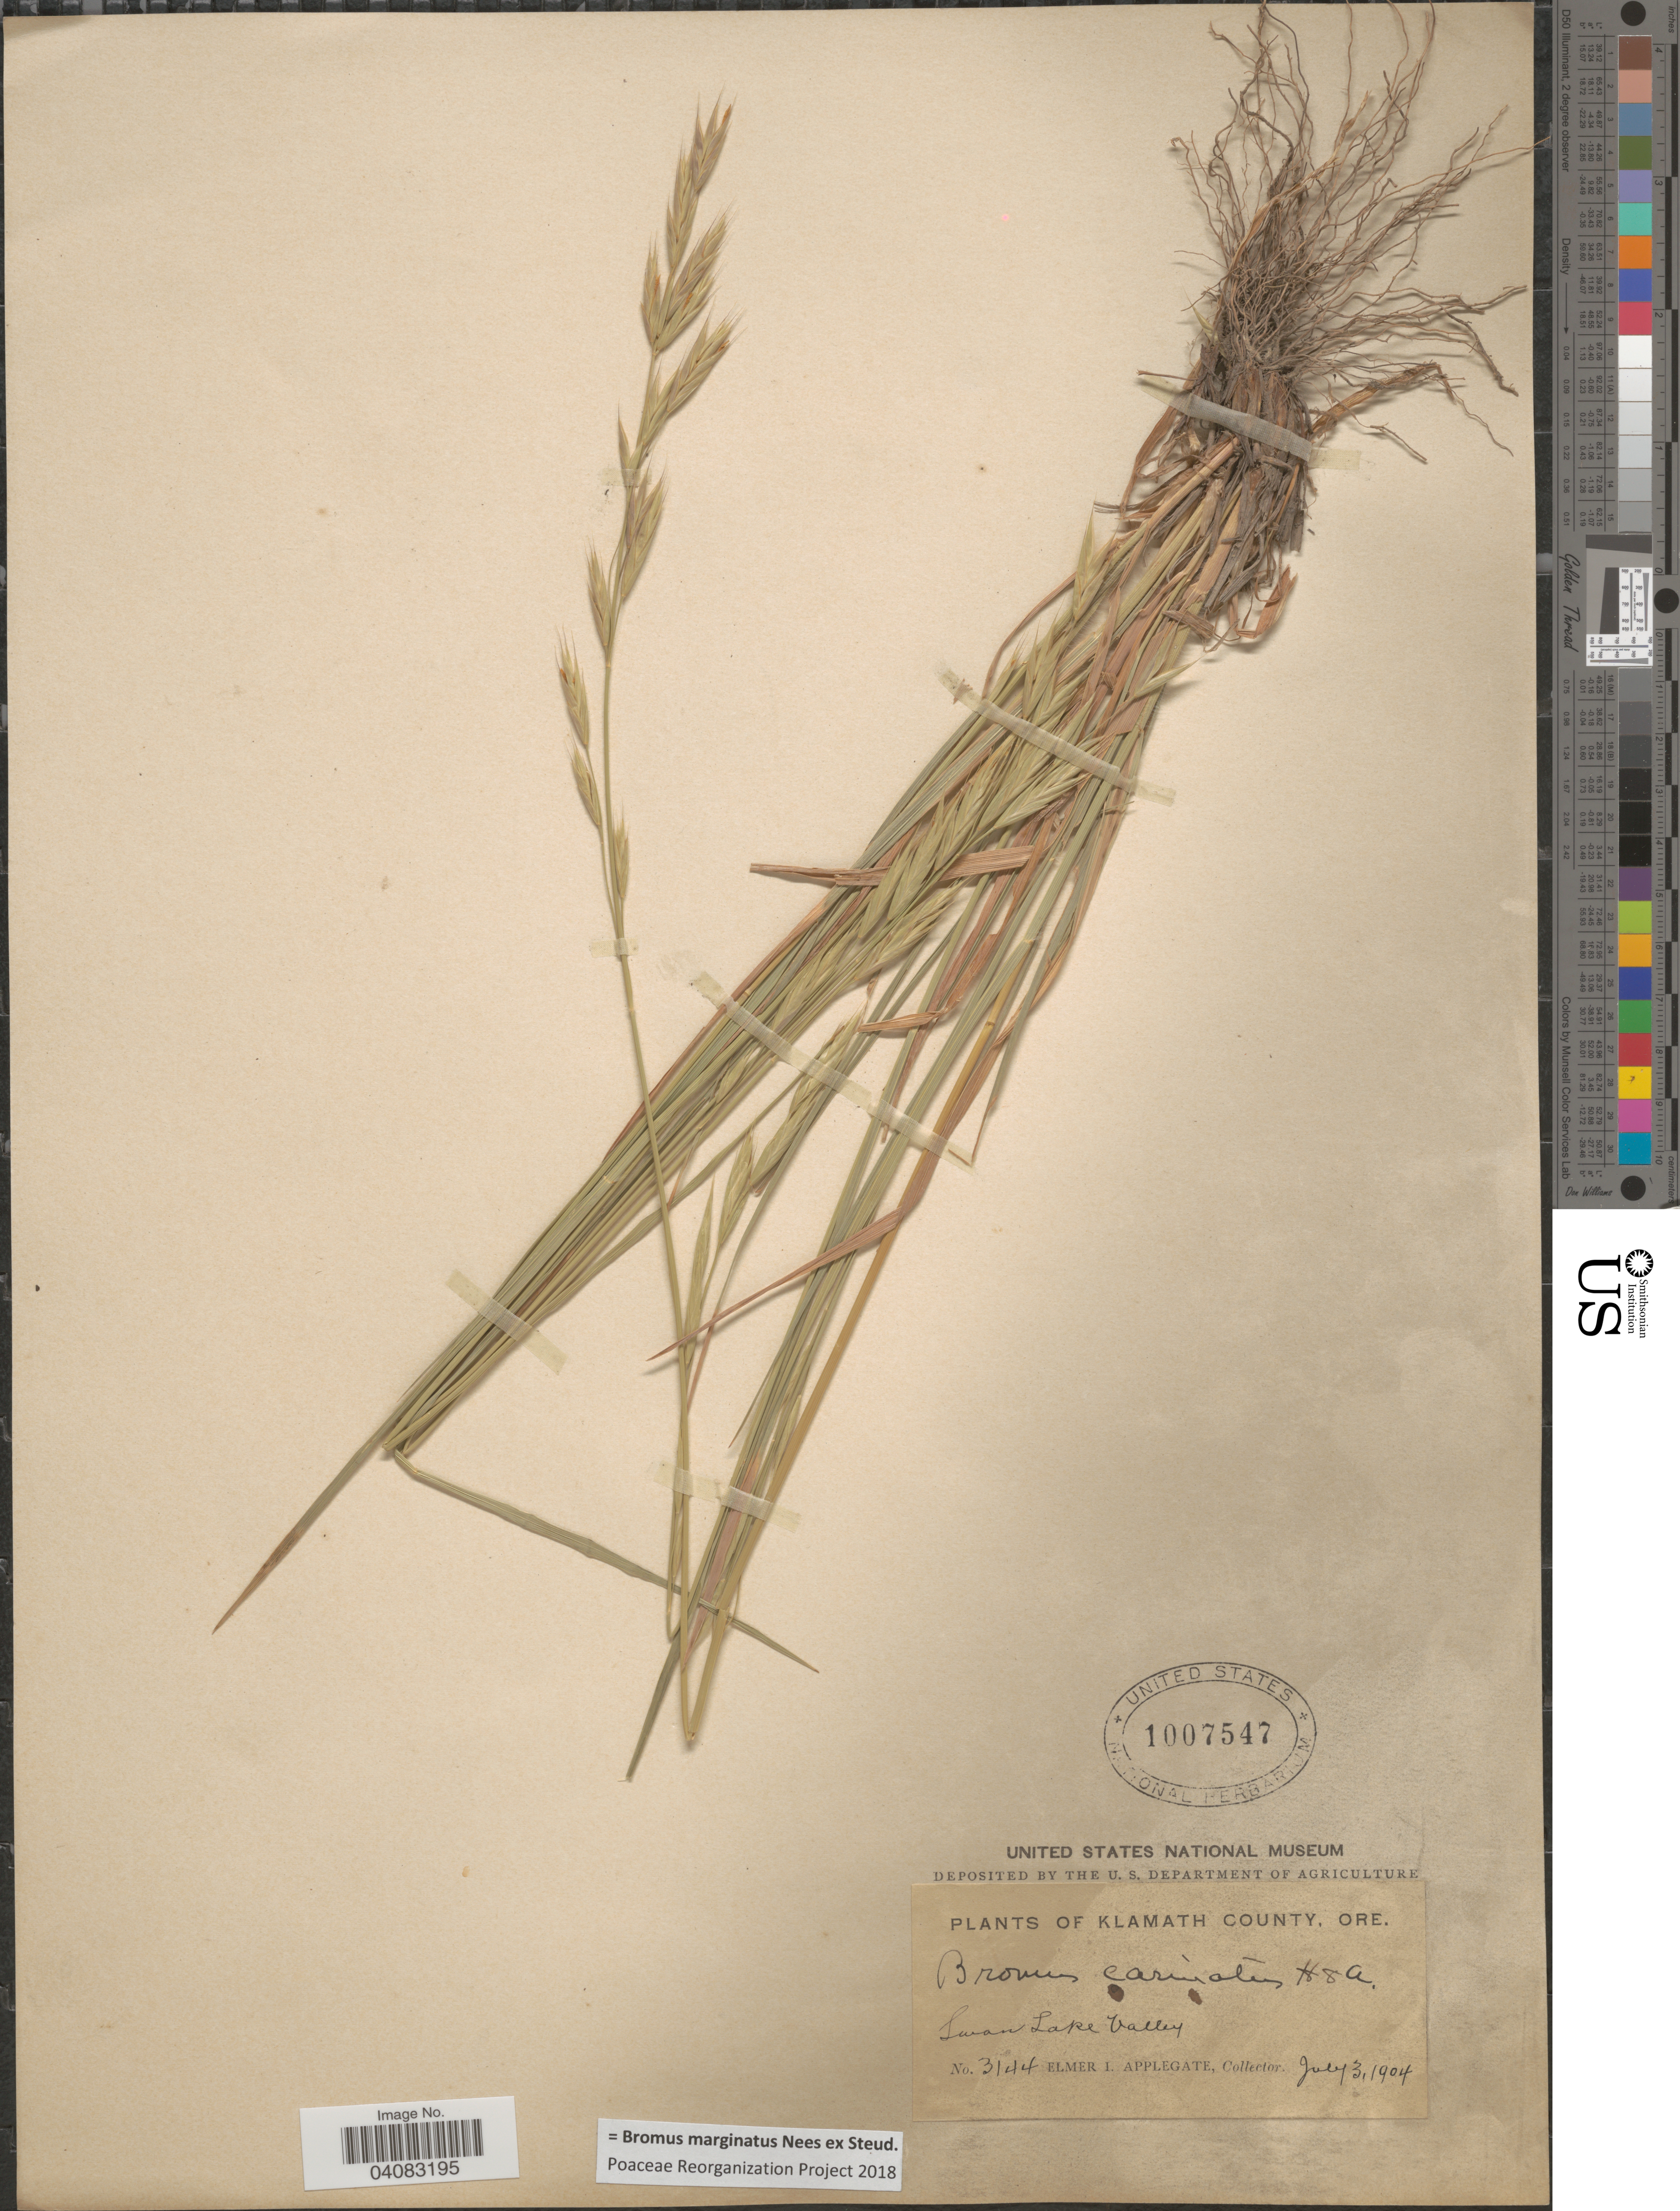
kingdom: Plantae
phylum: Tracheophyta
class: Liliopsida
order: Poales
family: Poaceae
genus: Bromus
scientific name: Bromus marginatus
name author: Nees ex Steud.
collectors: E. I. Applegate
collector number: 3144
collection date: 1904-07-03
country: United States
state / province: Oregon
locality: Klamath County. Swan Lake Valley.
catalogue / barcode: US 1007547